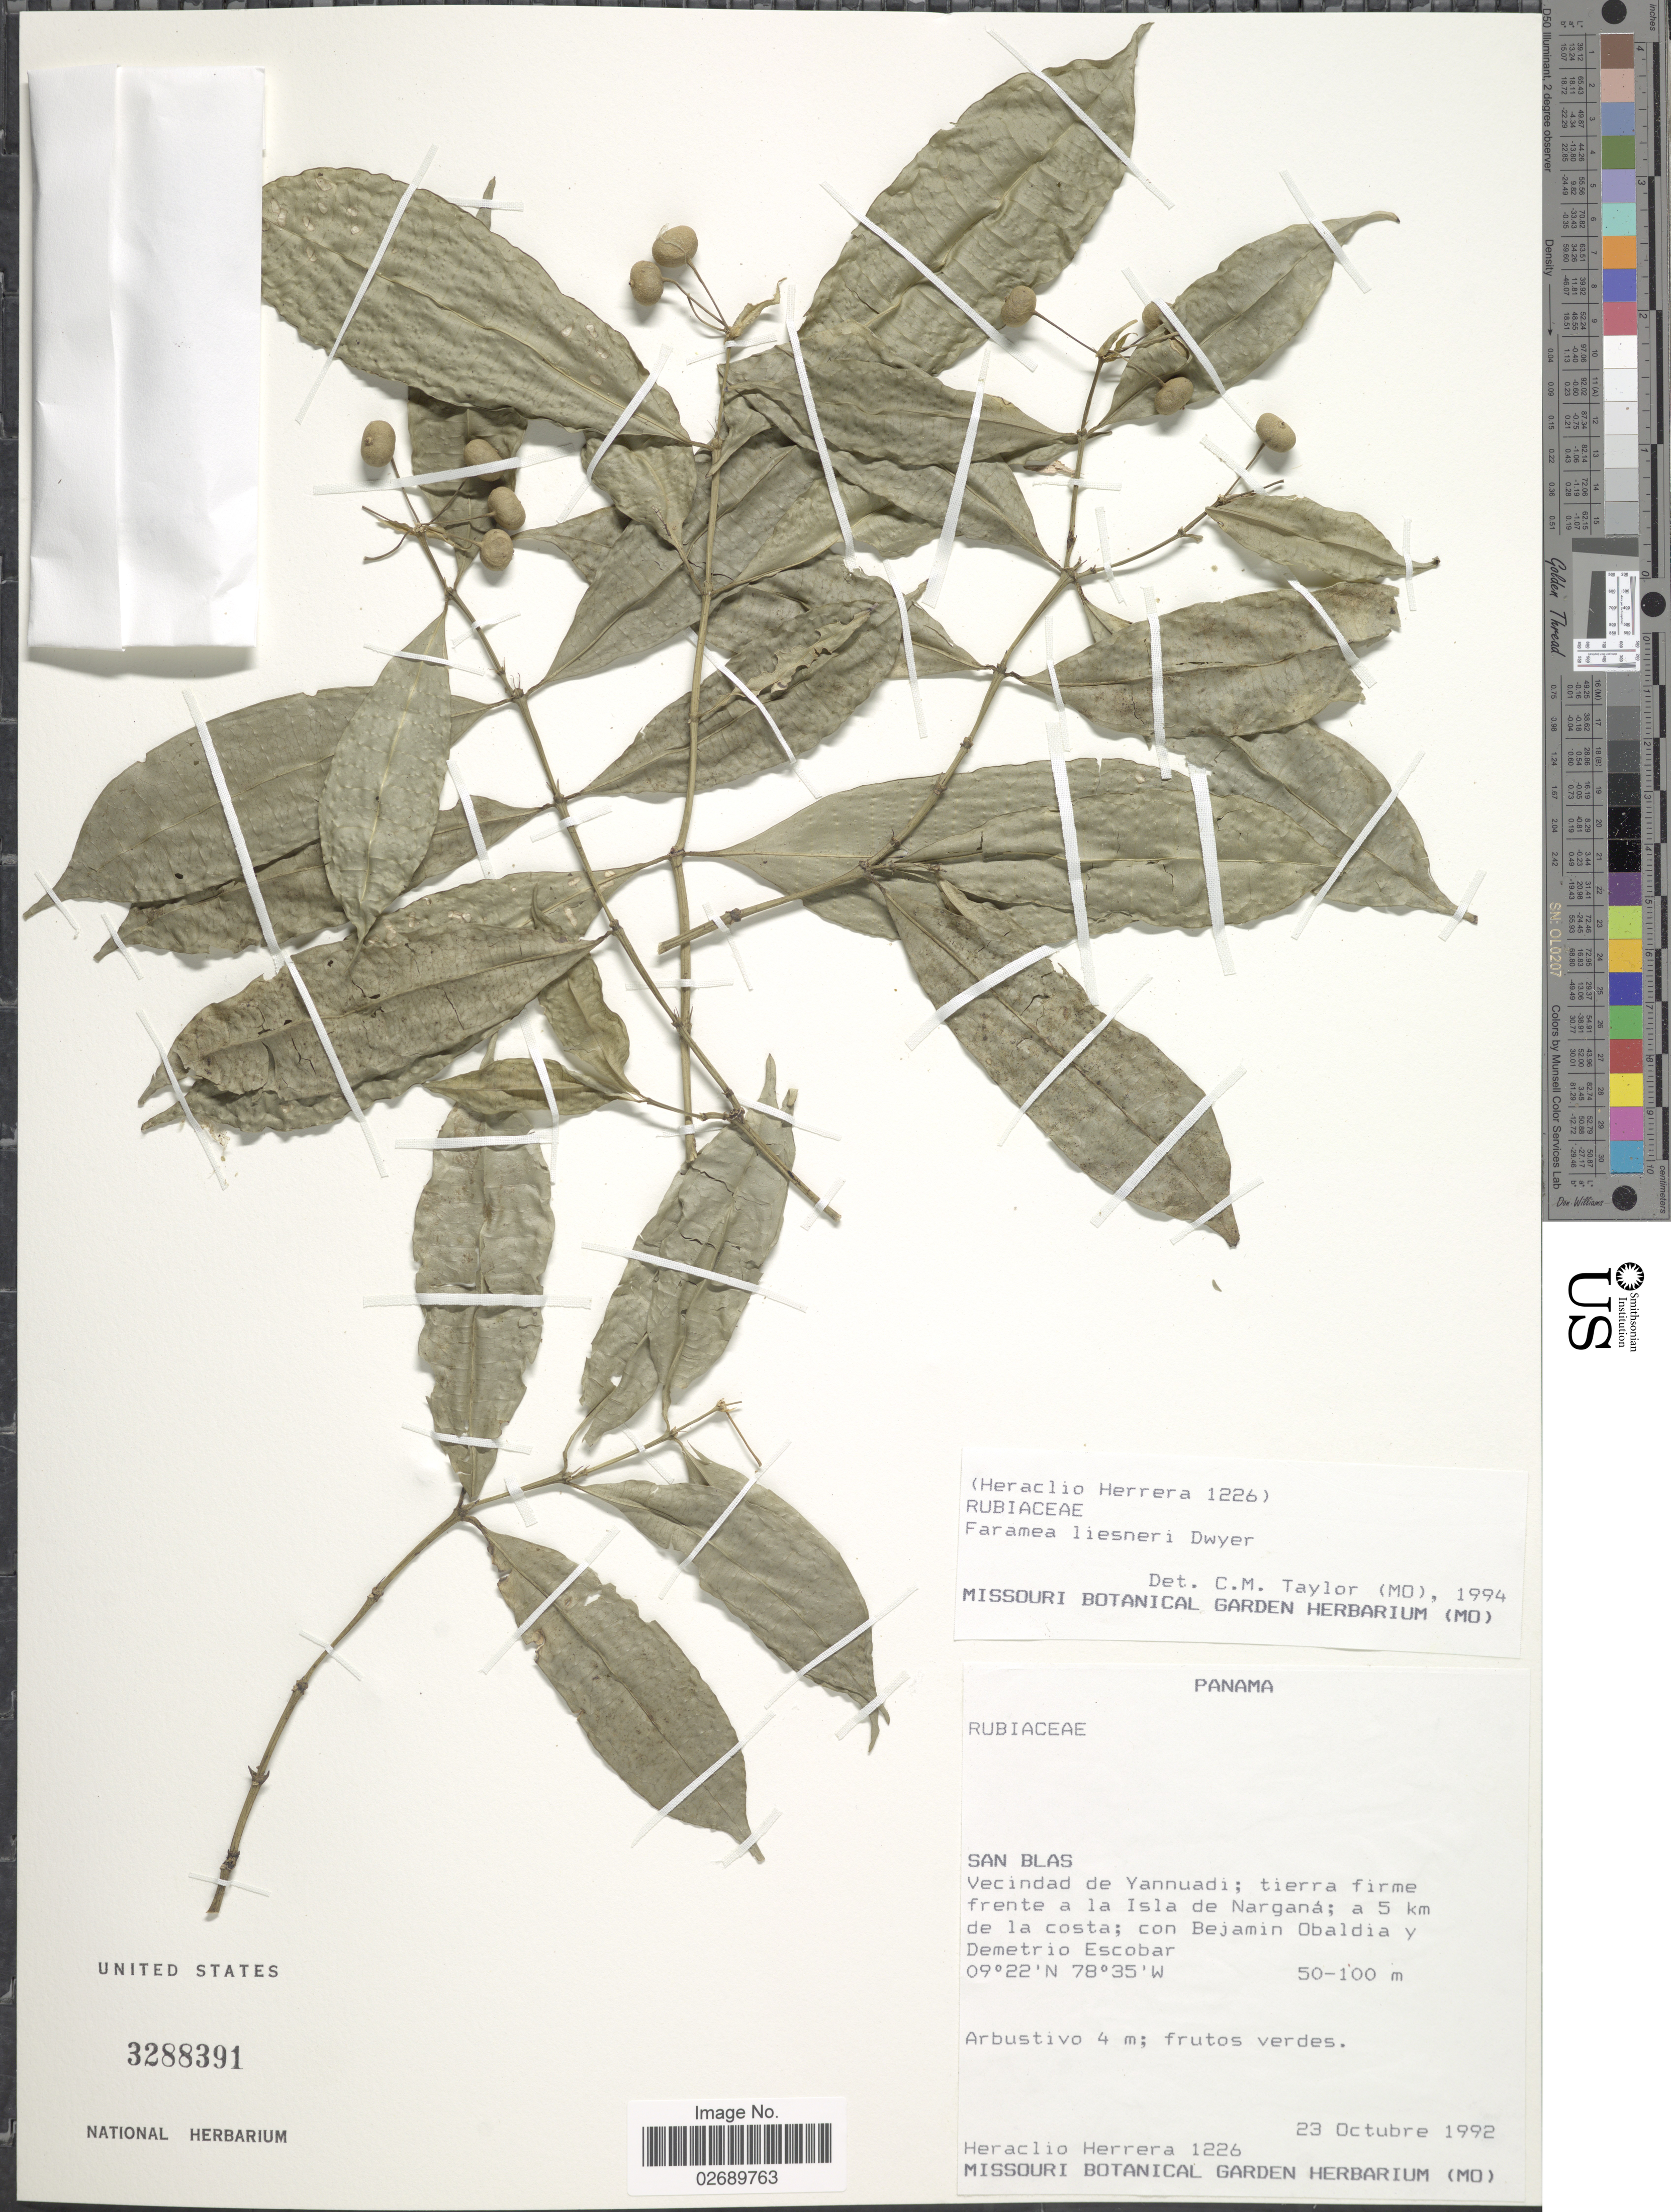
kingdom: Plantae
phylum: Tracheophyta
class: Magnoliopsida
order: Gentianales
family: Rubiaceae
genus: Faramea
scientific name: Faramea liesneri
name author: Dwyer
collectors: H. Herrera, B. Obaldia & D. Escobar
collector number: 1226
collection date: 1992-10-23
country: Panama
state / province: Kuna Yala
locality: San Blas. Vecindad de Yannuadi; tierra firme frente a la Isla de Nargana; a 5 km de la costa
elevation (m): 50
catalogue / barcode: US 3288391